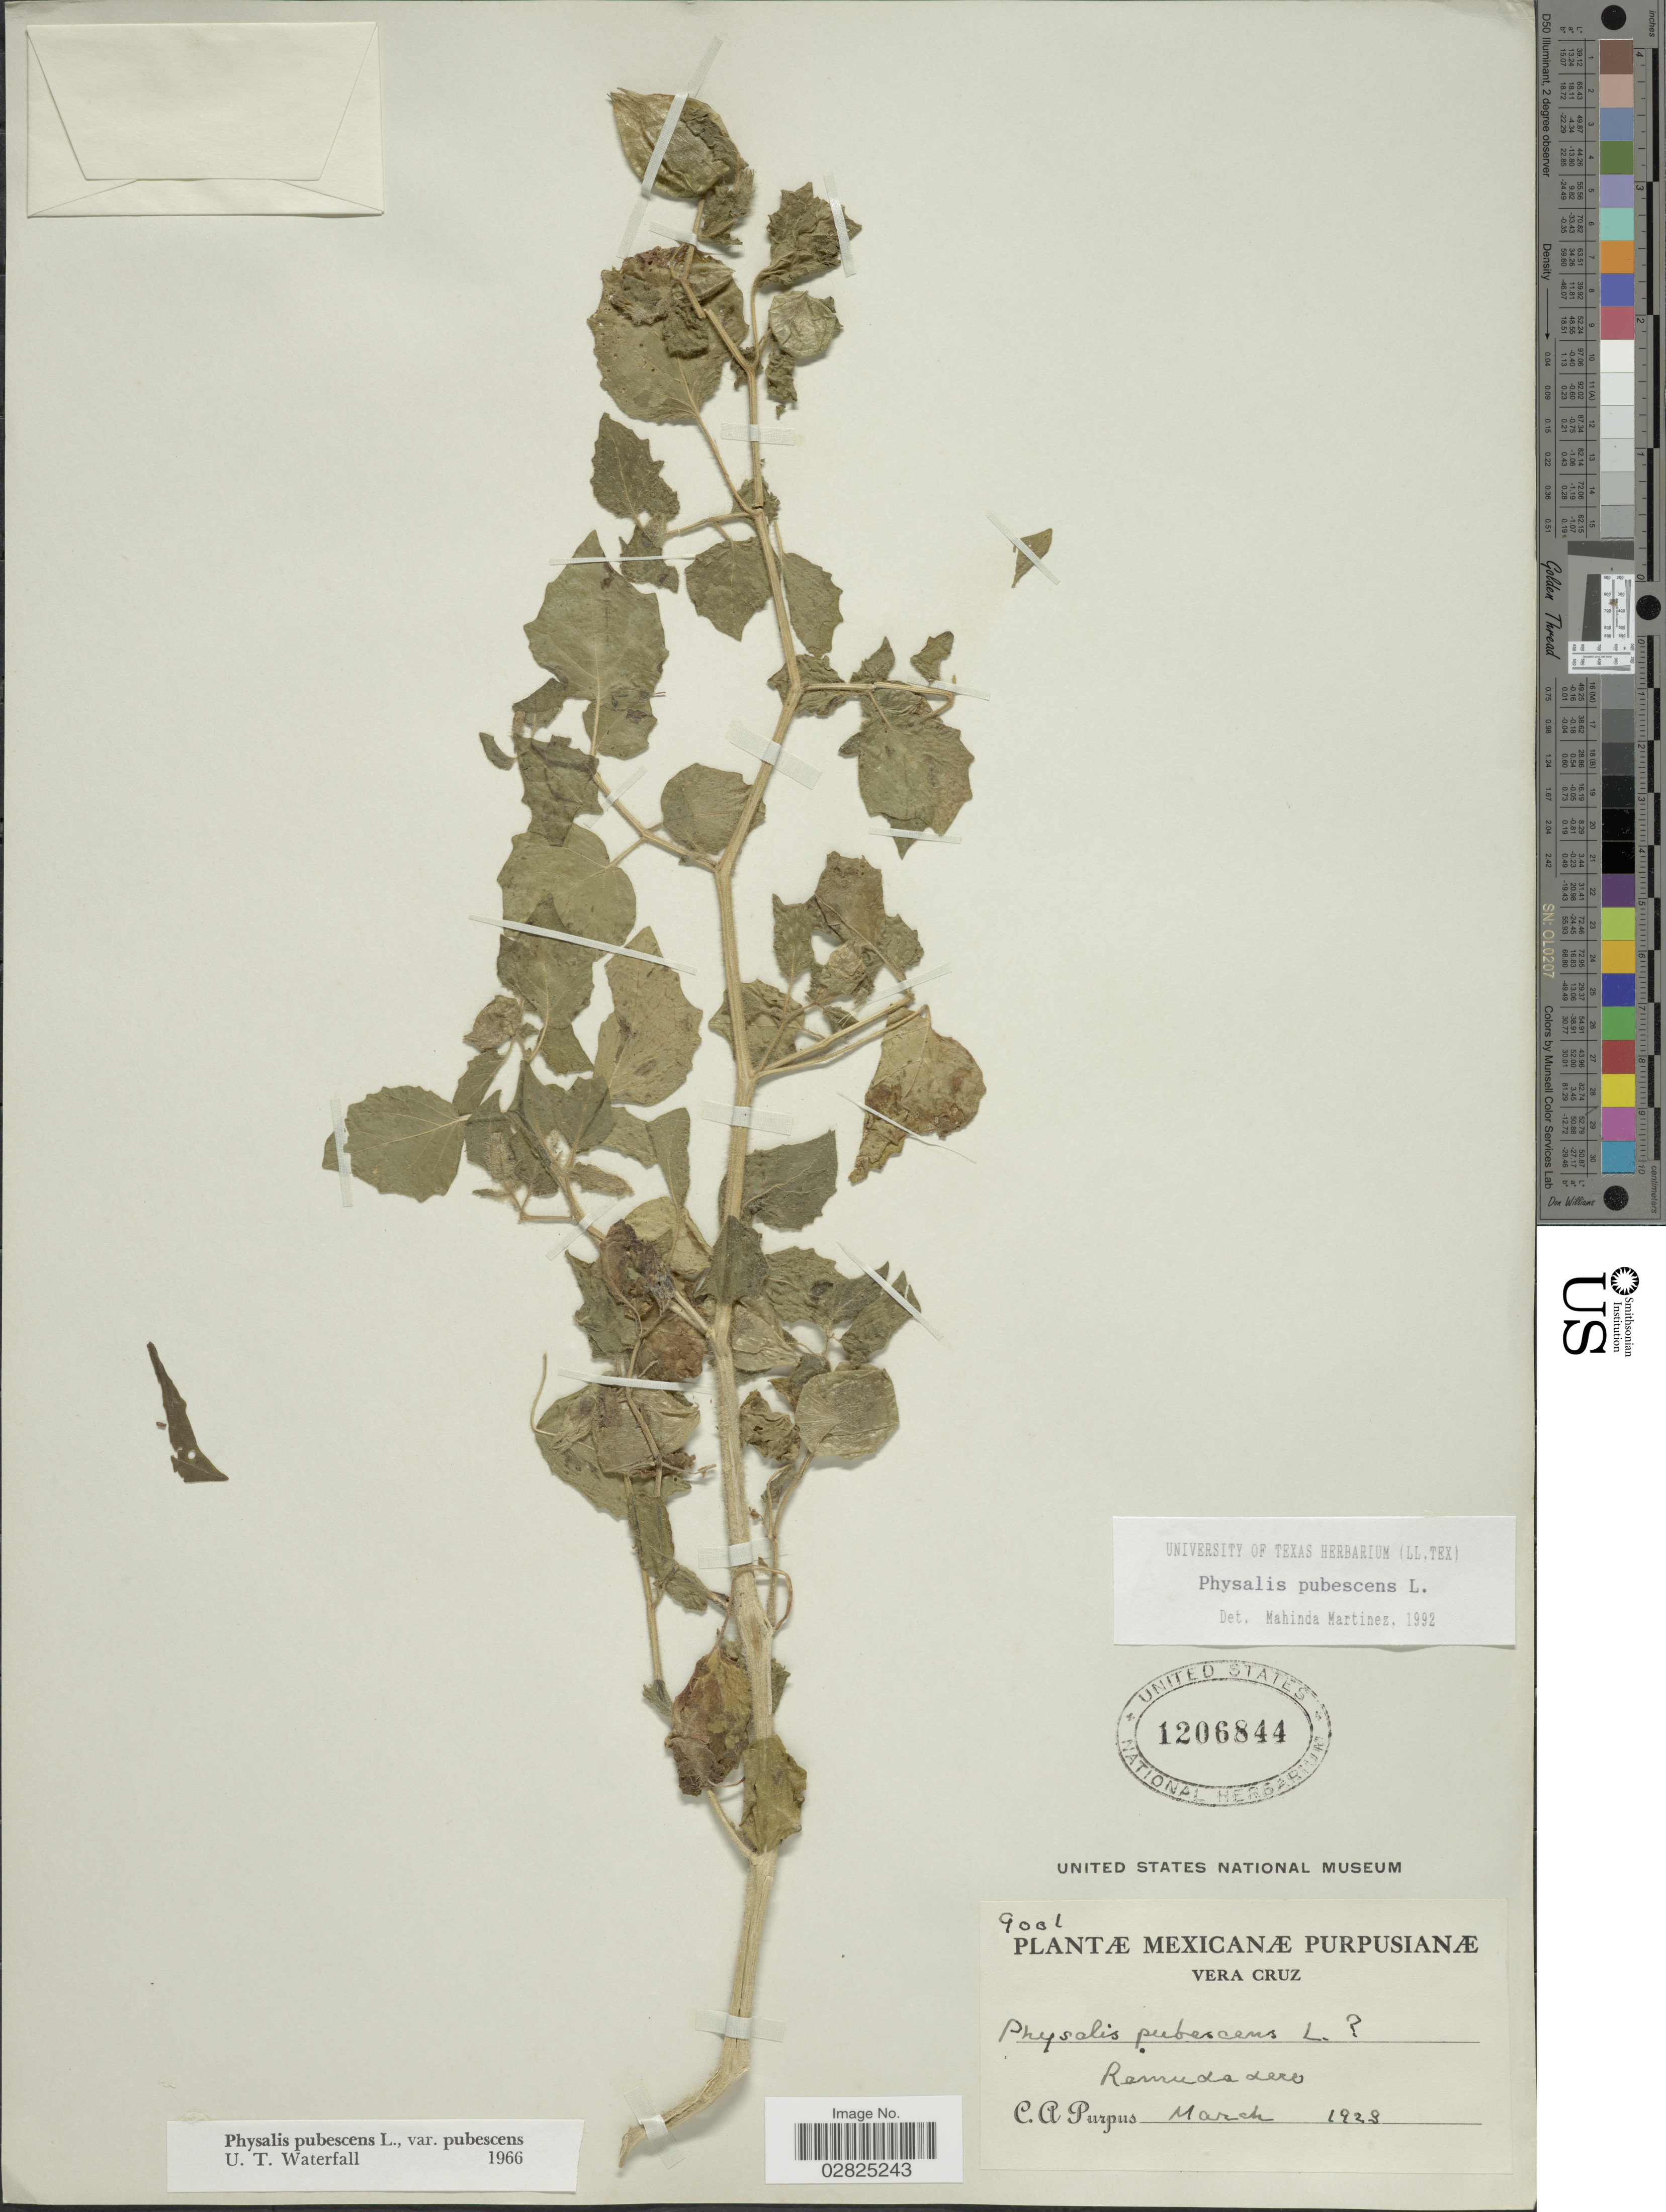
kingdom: Plantae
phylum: Tracheophyta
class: Magnoliopsida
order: Solanales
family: Solanaceae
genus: Physalis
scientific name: Physalis pubescens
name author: L.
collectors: C. A. Purpus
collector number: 9001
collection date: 1923-03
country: Mexico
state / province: Veracruz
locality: Vera Cruz. Remudadero.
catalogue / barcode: US 1206844